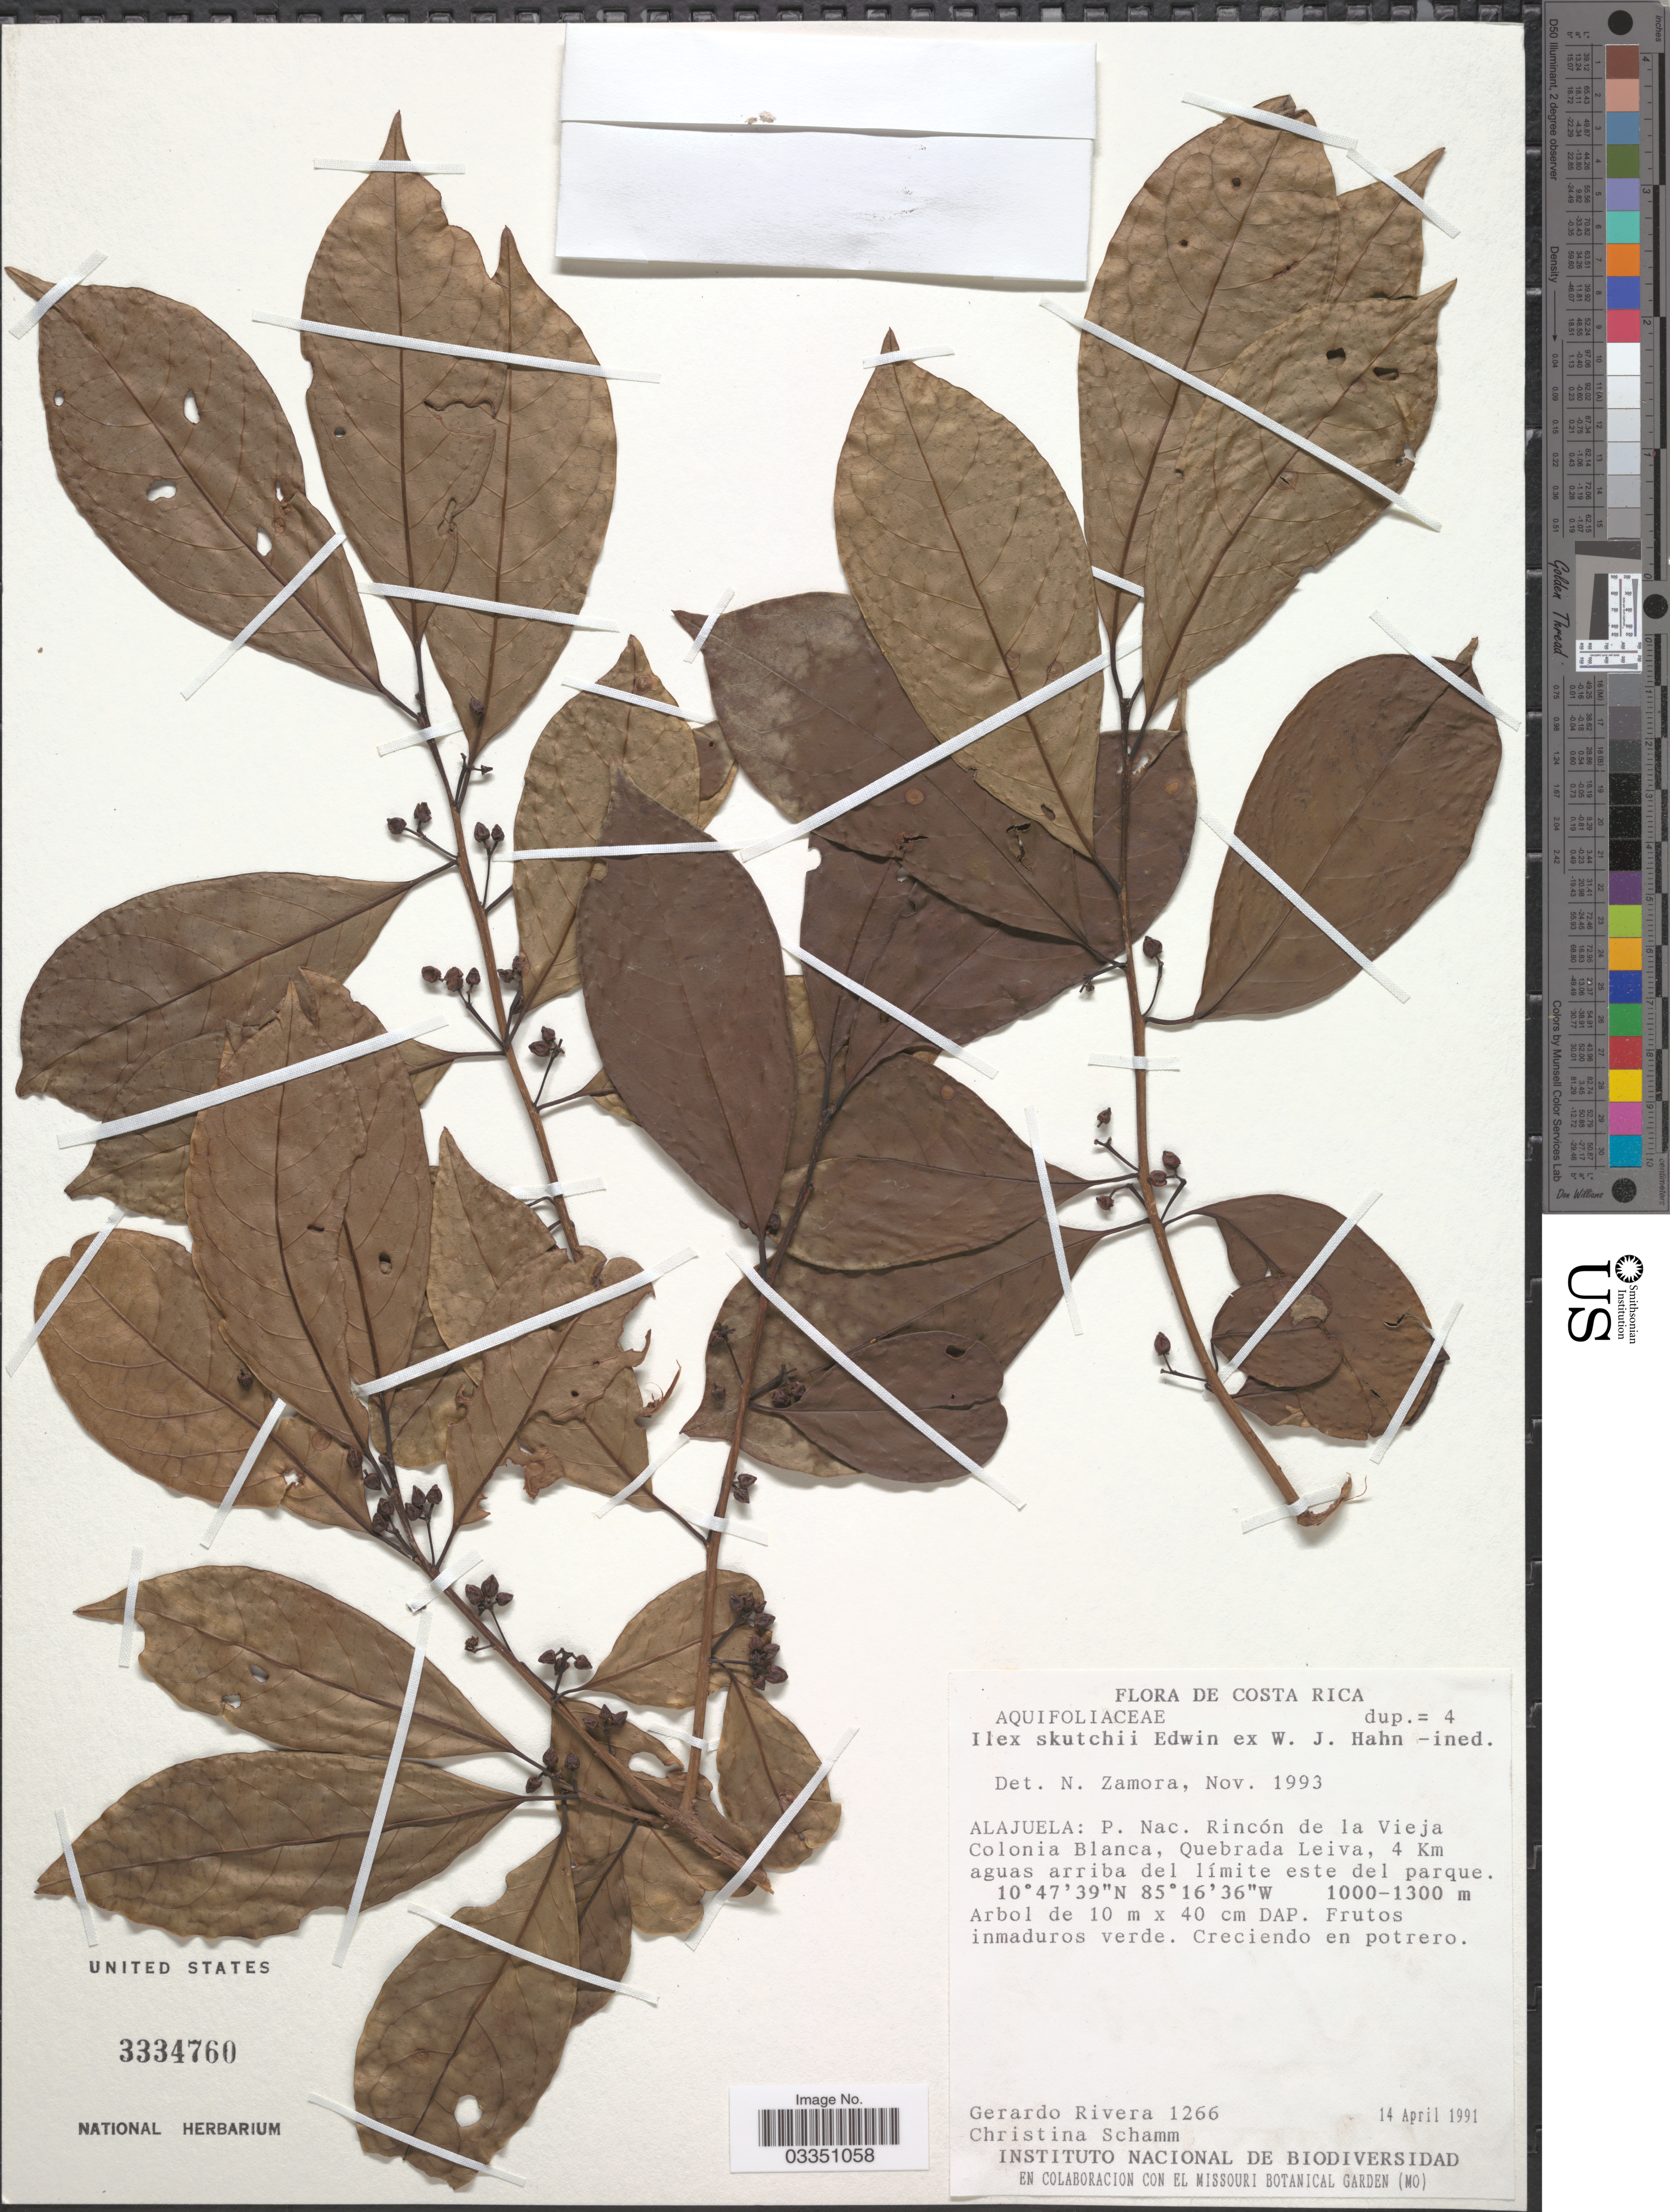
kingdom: Plantae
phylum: Tracheophyta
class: Magnoliopsida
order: Aquifoliales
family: Aquifoliaceae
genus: Ilex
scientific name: Ilex skutchii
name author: Edwin ex T.R. Dudley & W.J. Hahn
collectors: G. Rivera & C. Schamm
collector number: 1266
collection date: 1991-04-14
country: Costa Rica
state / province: Alajuela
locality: P. Nac. Rincón de la Vieja Colonia Blanca, Quebrada Leiva, 4 Km aguas arriba del límite este del parque.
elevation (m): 1000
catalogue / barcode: US 3334760